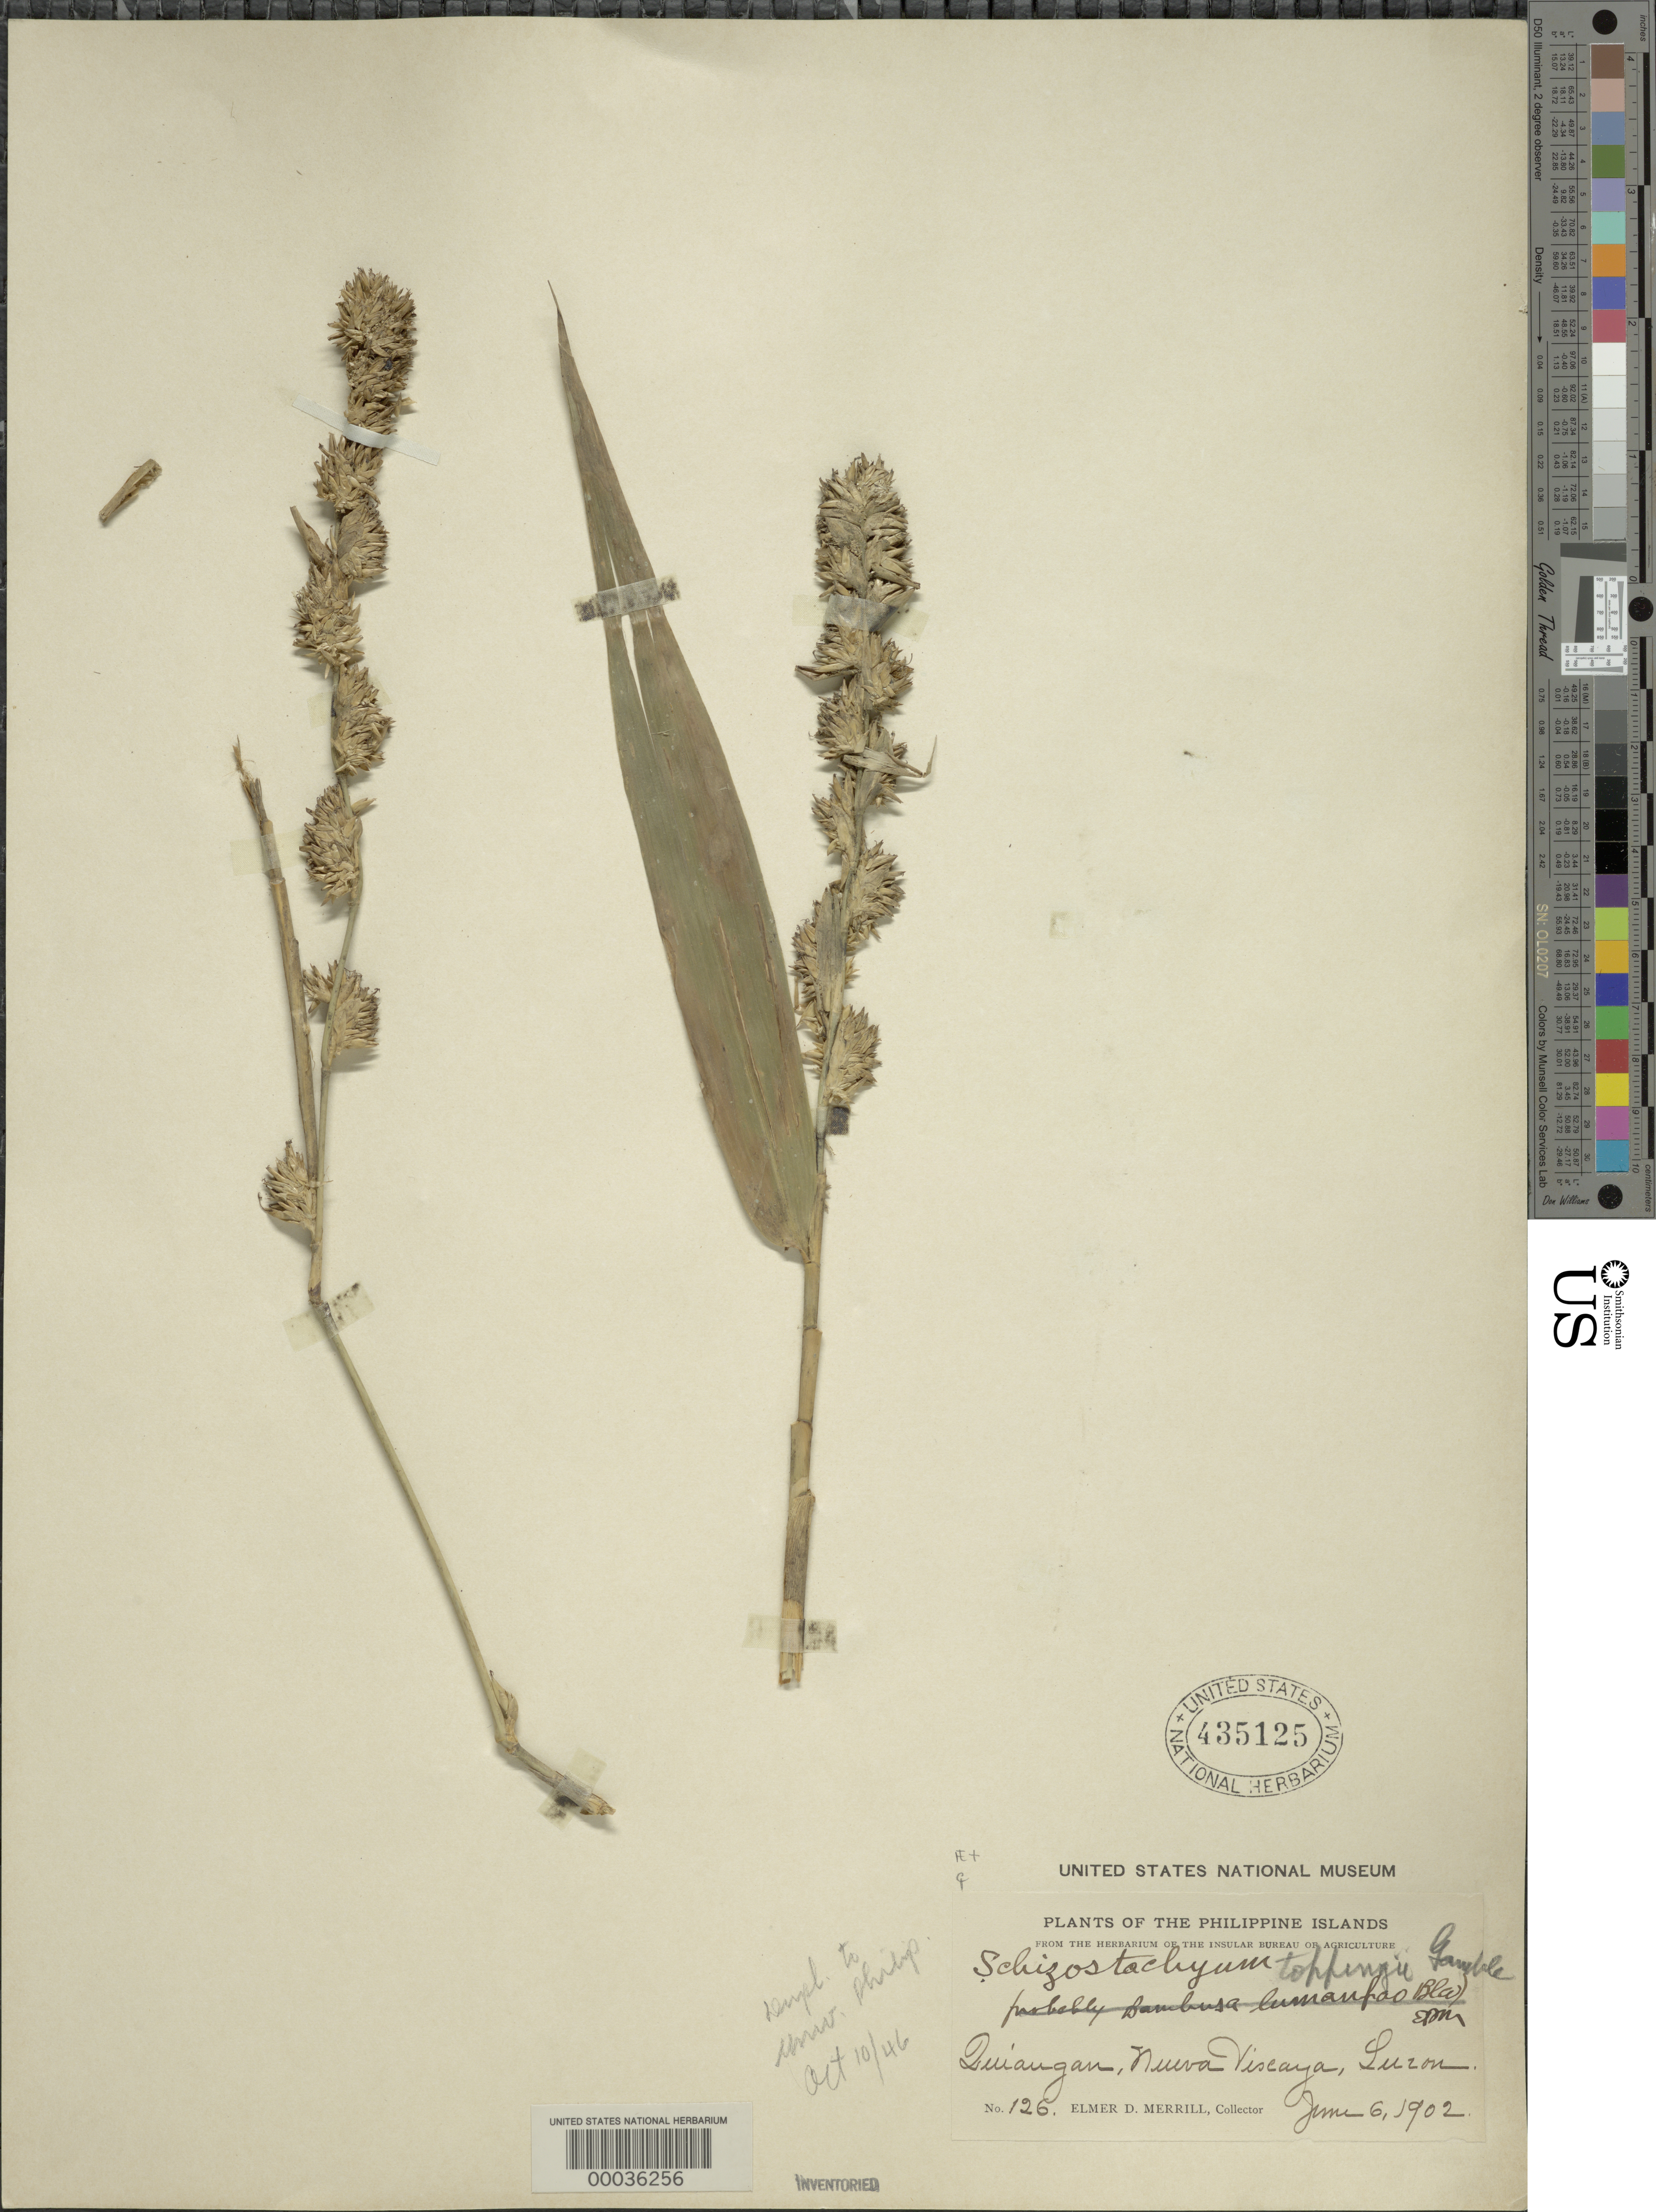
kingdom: Plantae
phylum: Tracheophyta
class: Liliopsida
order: Poales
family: Poaceae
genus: Dinochloa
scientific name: Dinochloa toppingii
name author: Gamble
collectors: E. D. Merrill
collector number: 126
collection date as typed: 06 Jun 1902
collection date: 1902-06-06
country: Philippines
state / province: Cagayan Valley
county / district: Nueva Vizcaya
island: Luzon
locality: Kiangan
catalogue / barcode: US 435125